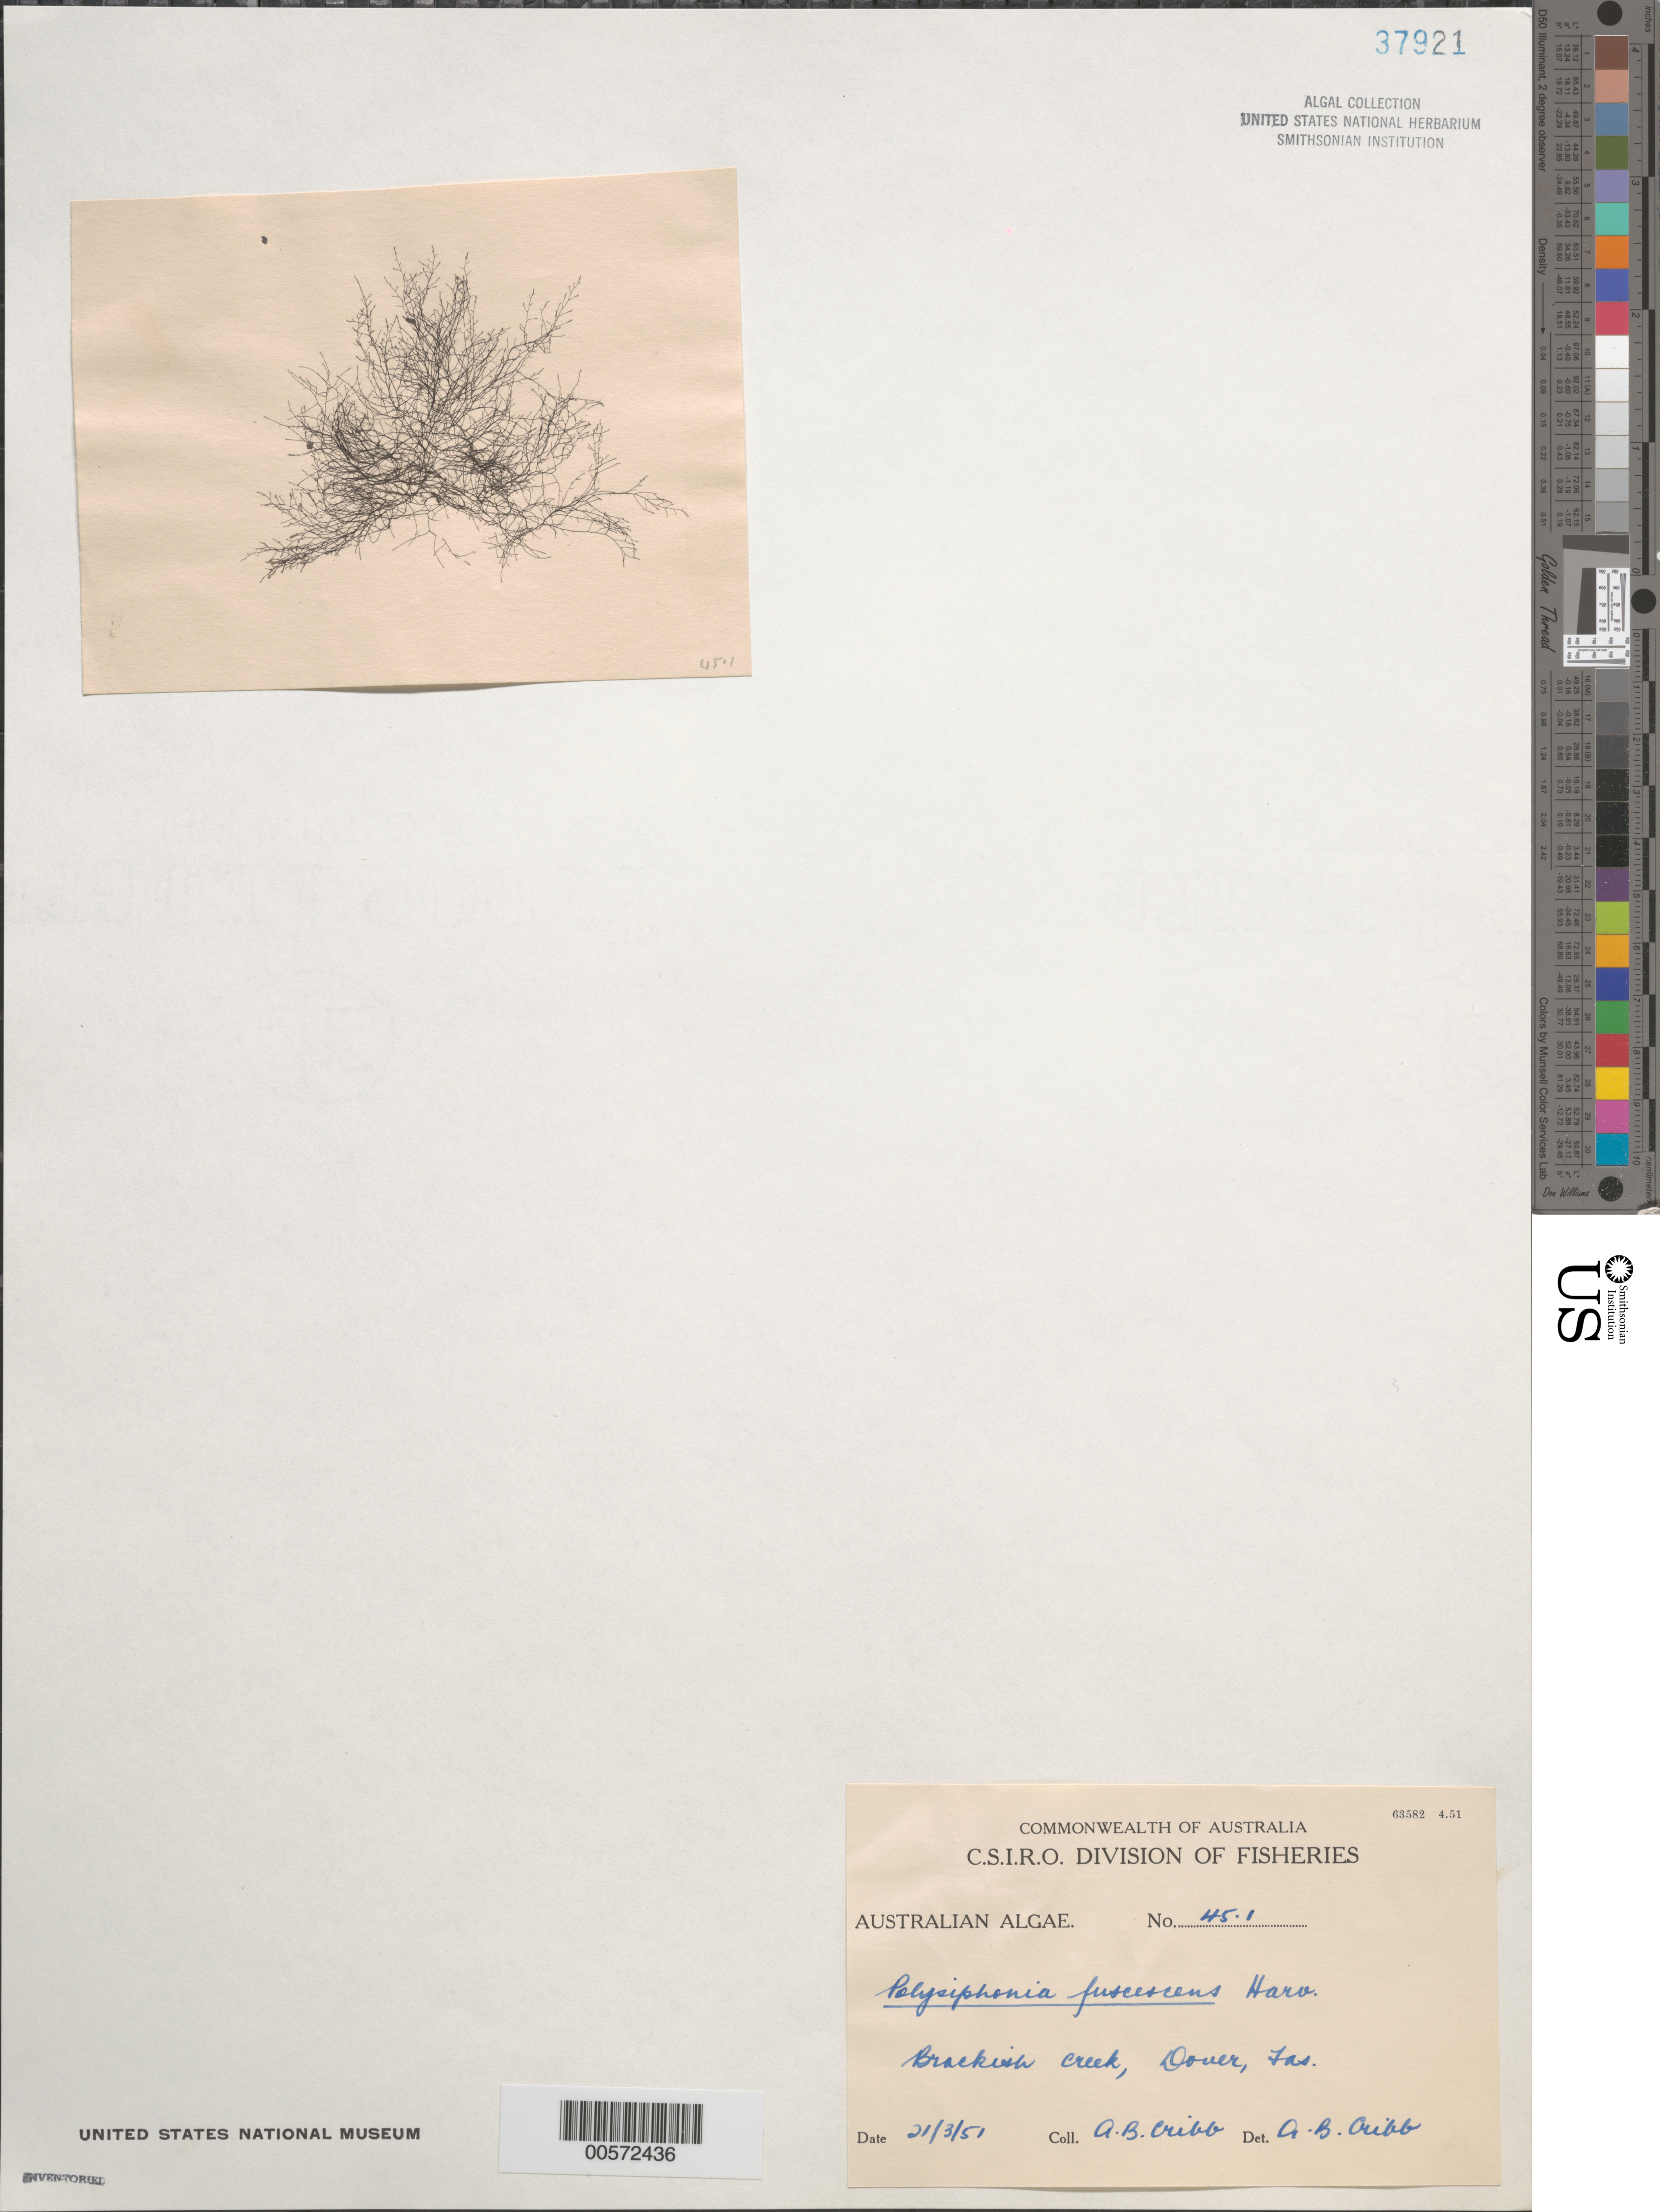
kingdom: Plantae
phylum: Rhodophyta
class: Florideophyceae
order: Ceramiales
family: Rhodomelaceae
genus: Polysiphonia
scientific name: Polysiphonia fuscescens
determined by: Cribb, A. B.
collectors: A. Cribb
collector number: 45.1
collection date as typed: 21 Mar 1951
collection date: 1951-03-21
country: Australia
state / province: Tasmania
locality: Dover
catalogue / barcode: US 37921